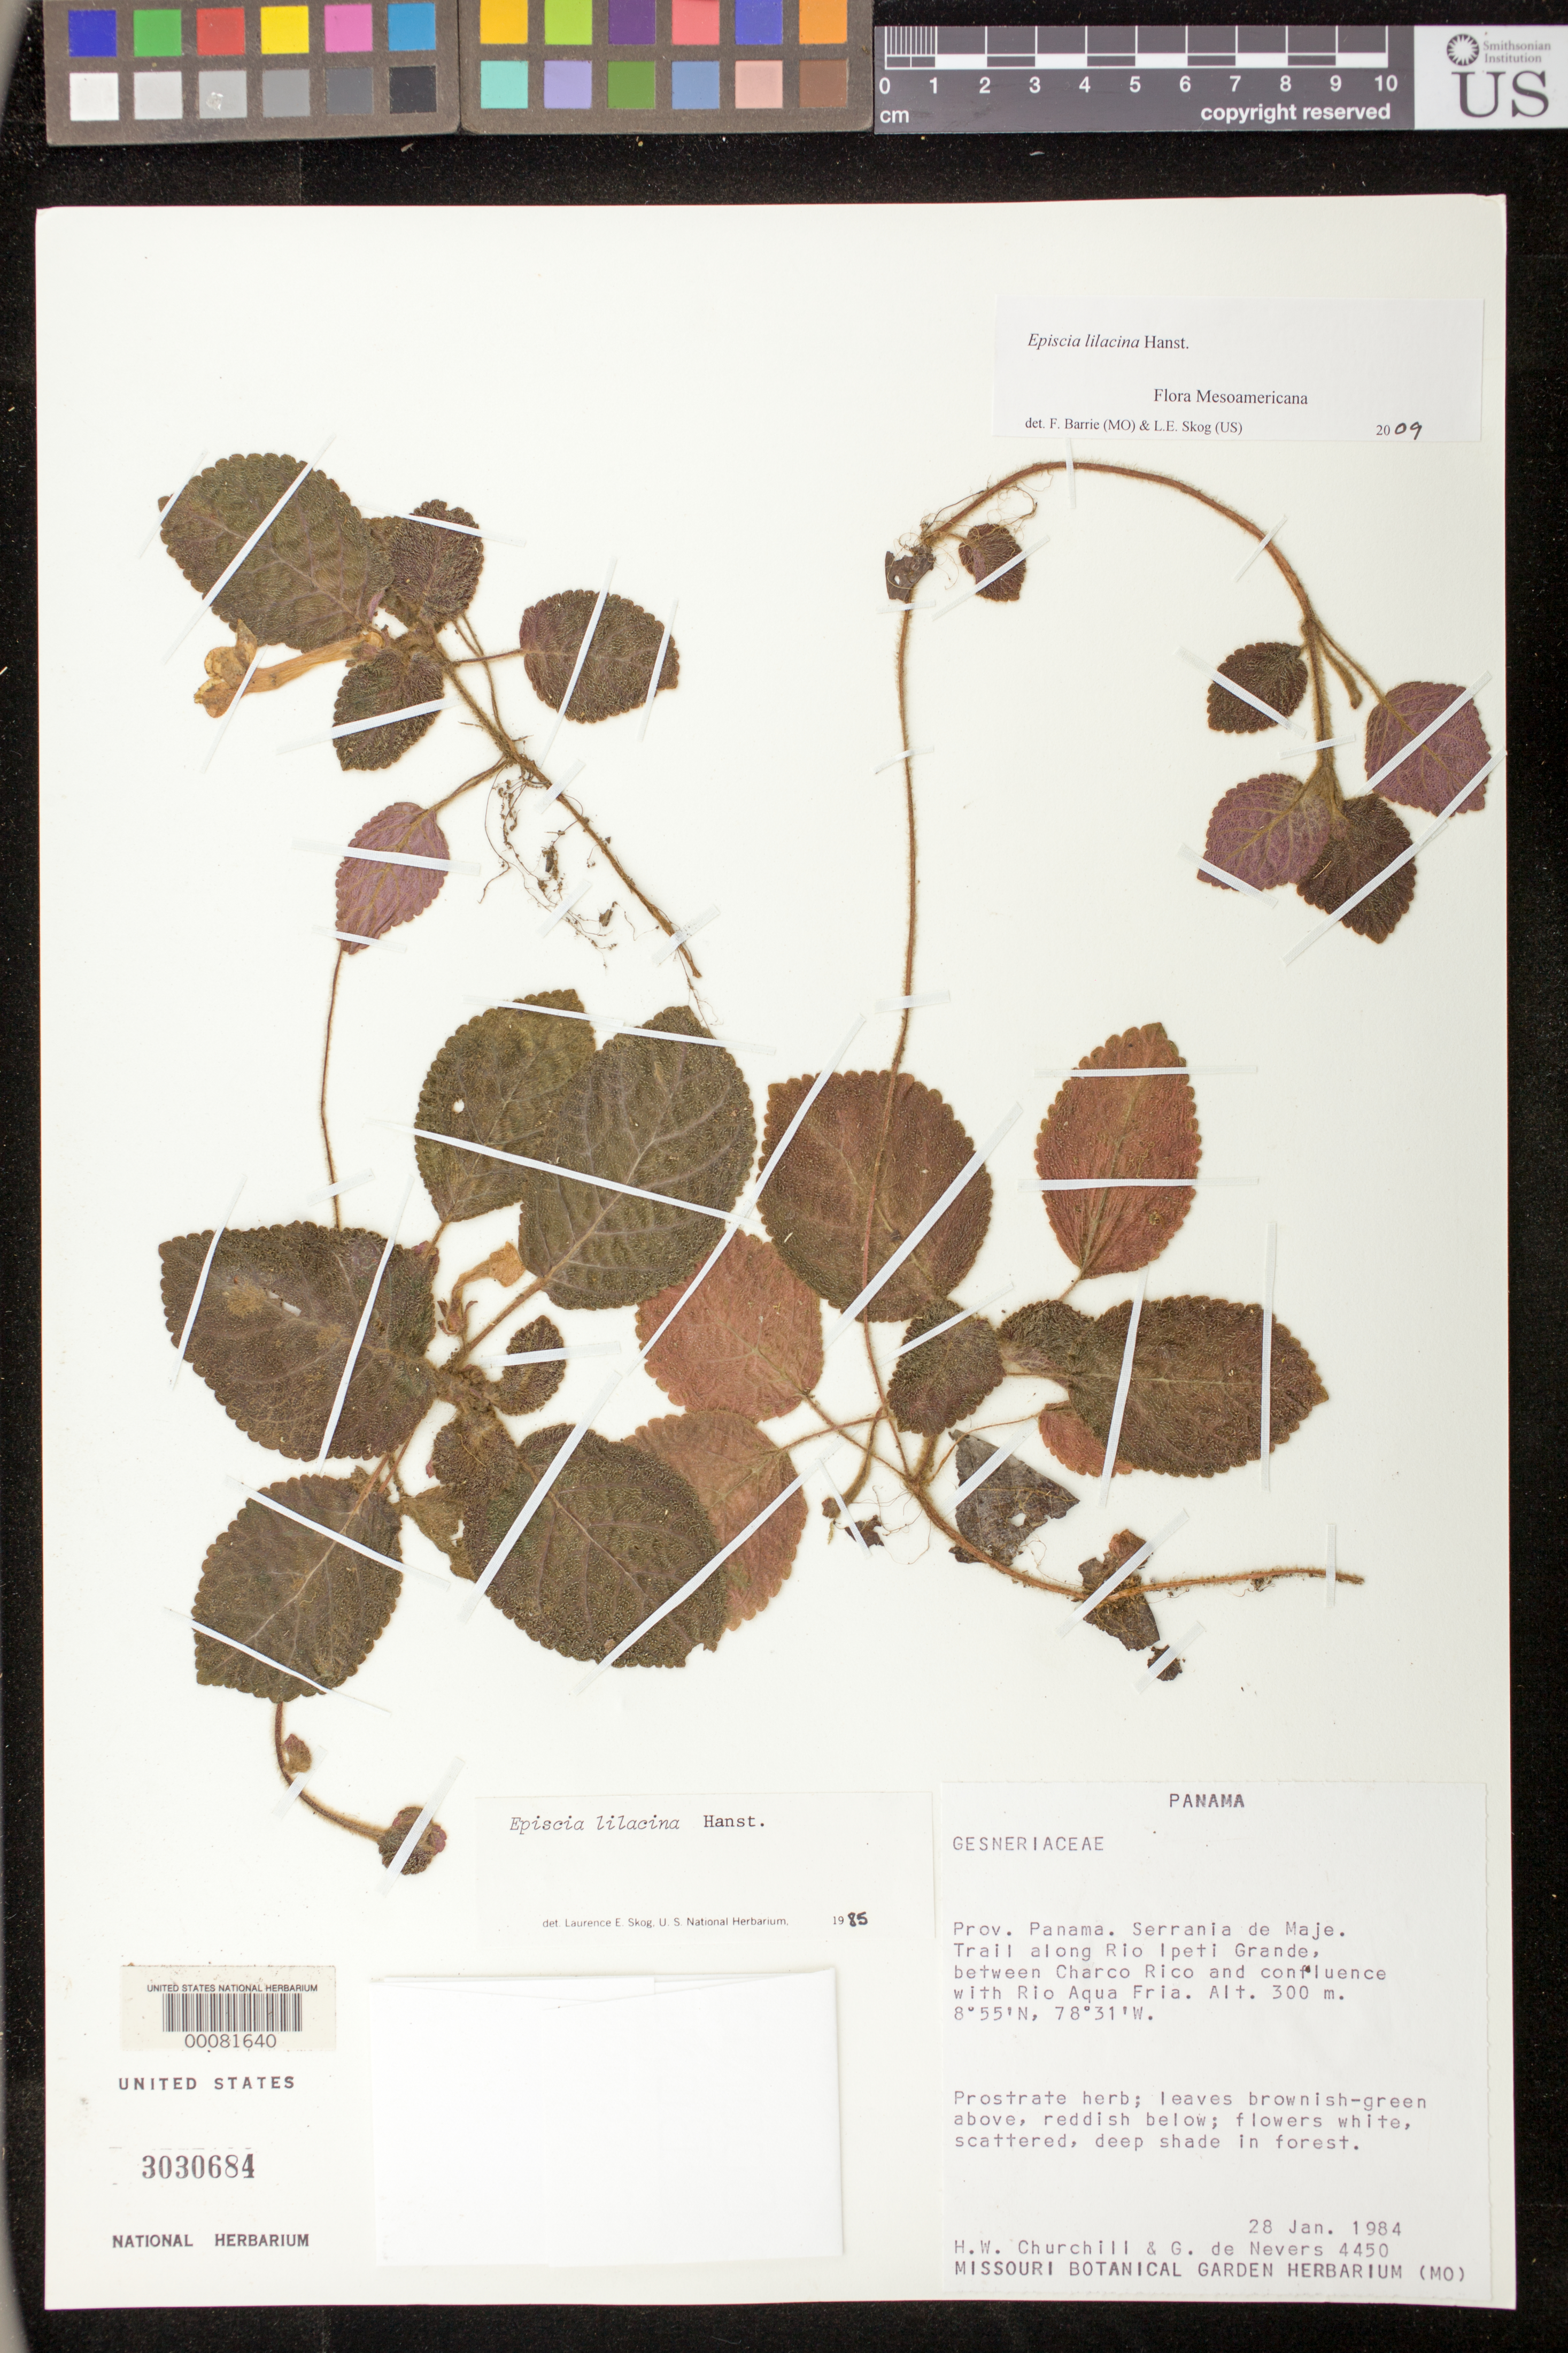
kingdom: Plantae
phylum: Tracheophyta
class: Magnoliopsida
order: Lamiales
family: Gesneriaceae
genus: Episcia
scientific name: Episcia lilacina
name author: Hanst.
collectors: H. Churchill & G. C. de Nevers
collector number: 4450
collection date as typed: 28 Jan 1984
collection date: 1984-01-28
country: Panama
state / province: Panamá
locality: Serrania de Maje, trail along Rio Ipeti Grande, between Charco Rico and confluence with Rio Aqua Fria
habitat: deep shade in forest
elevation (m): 300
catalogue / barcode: US 3030684